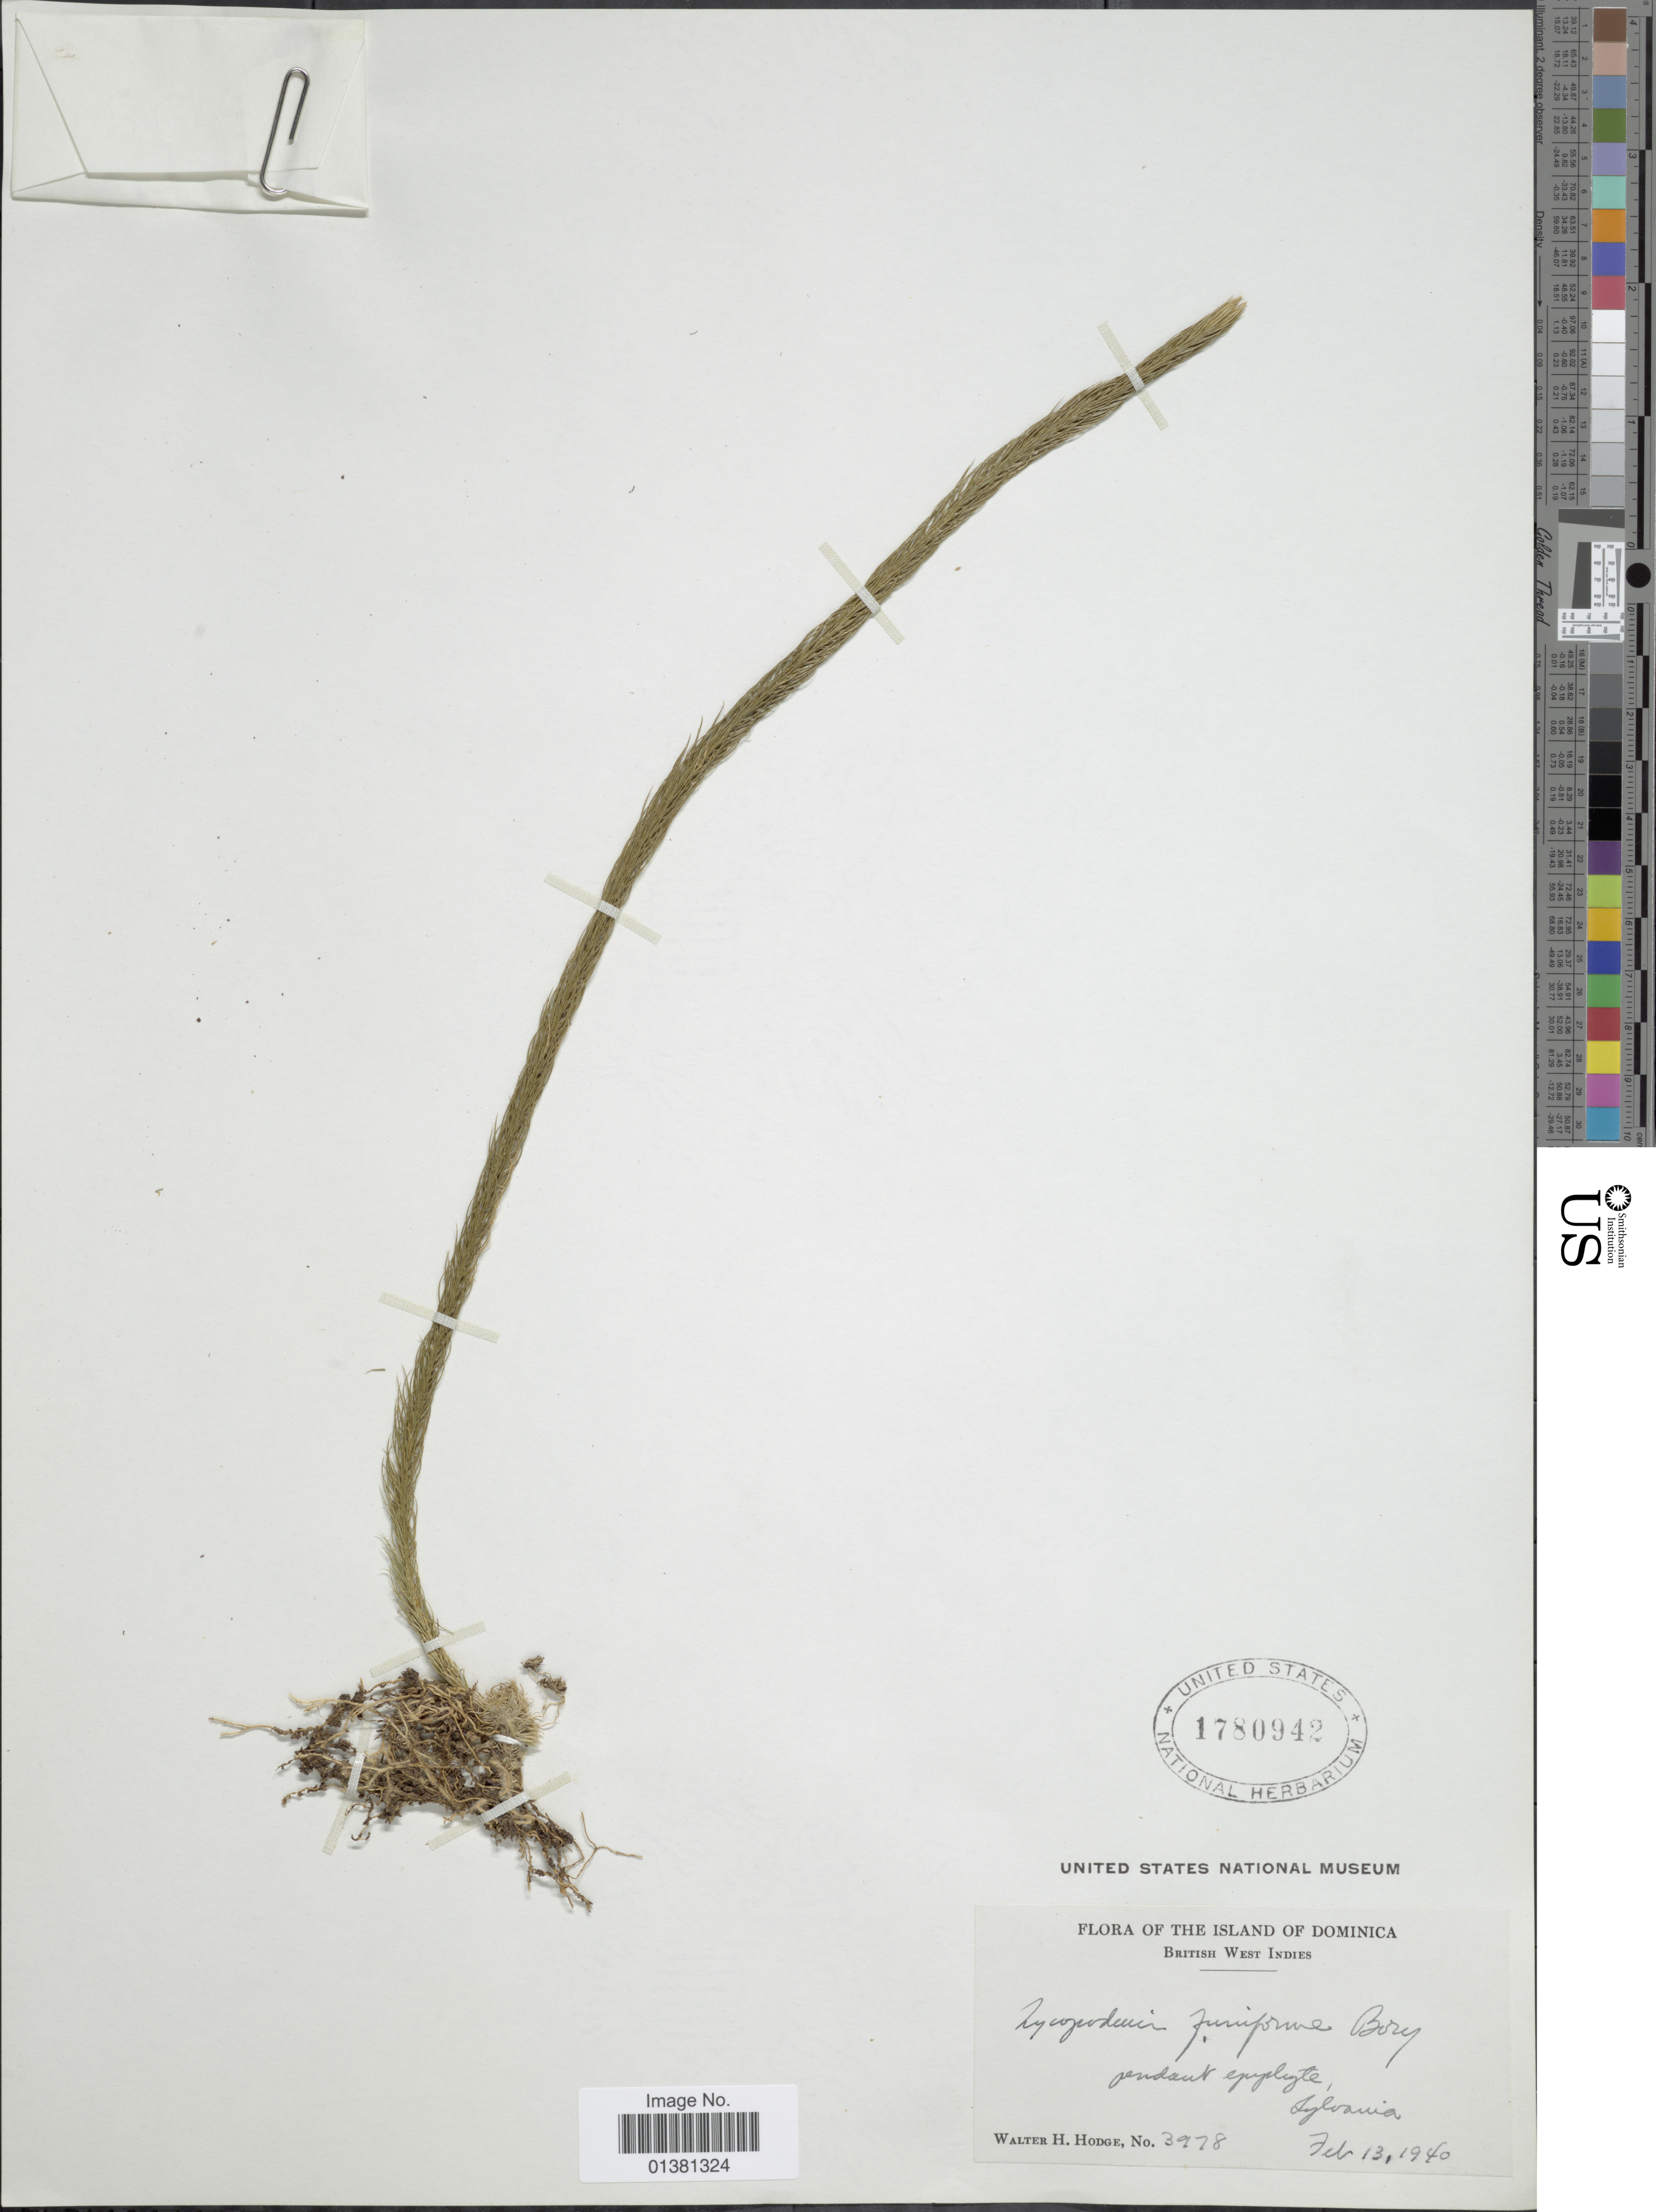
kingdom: Plantae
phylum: Tracheophyta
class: Lycopodiopsida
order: Lycopodiales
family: Lycopodiaceae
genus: Phlegmariurus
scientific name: Phlegmariurus funiformis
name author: (Cham. & Spring) B. Øllg.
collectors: W. Hodge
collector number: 3987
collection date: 1940-02-13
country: Dominica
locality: The Island of Dominica, British West Indies, Sylvania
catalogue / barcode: US 1780942